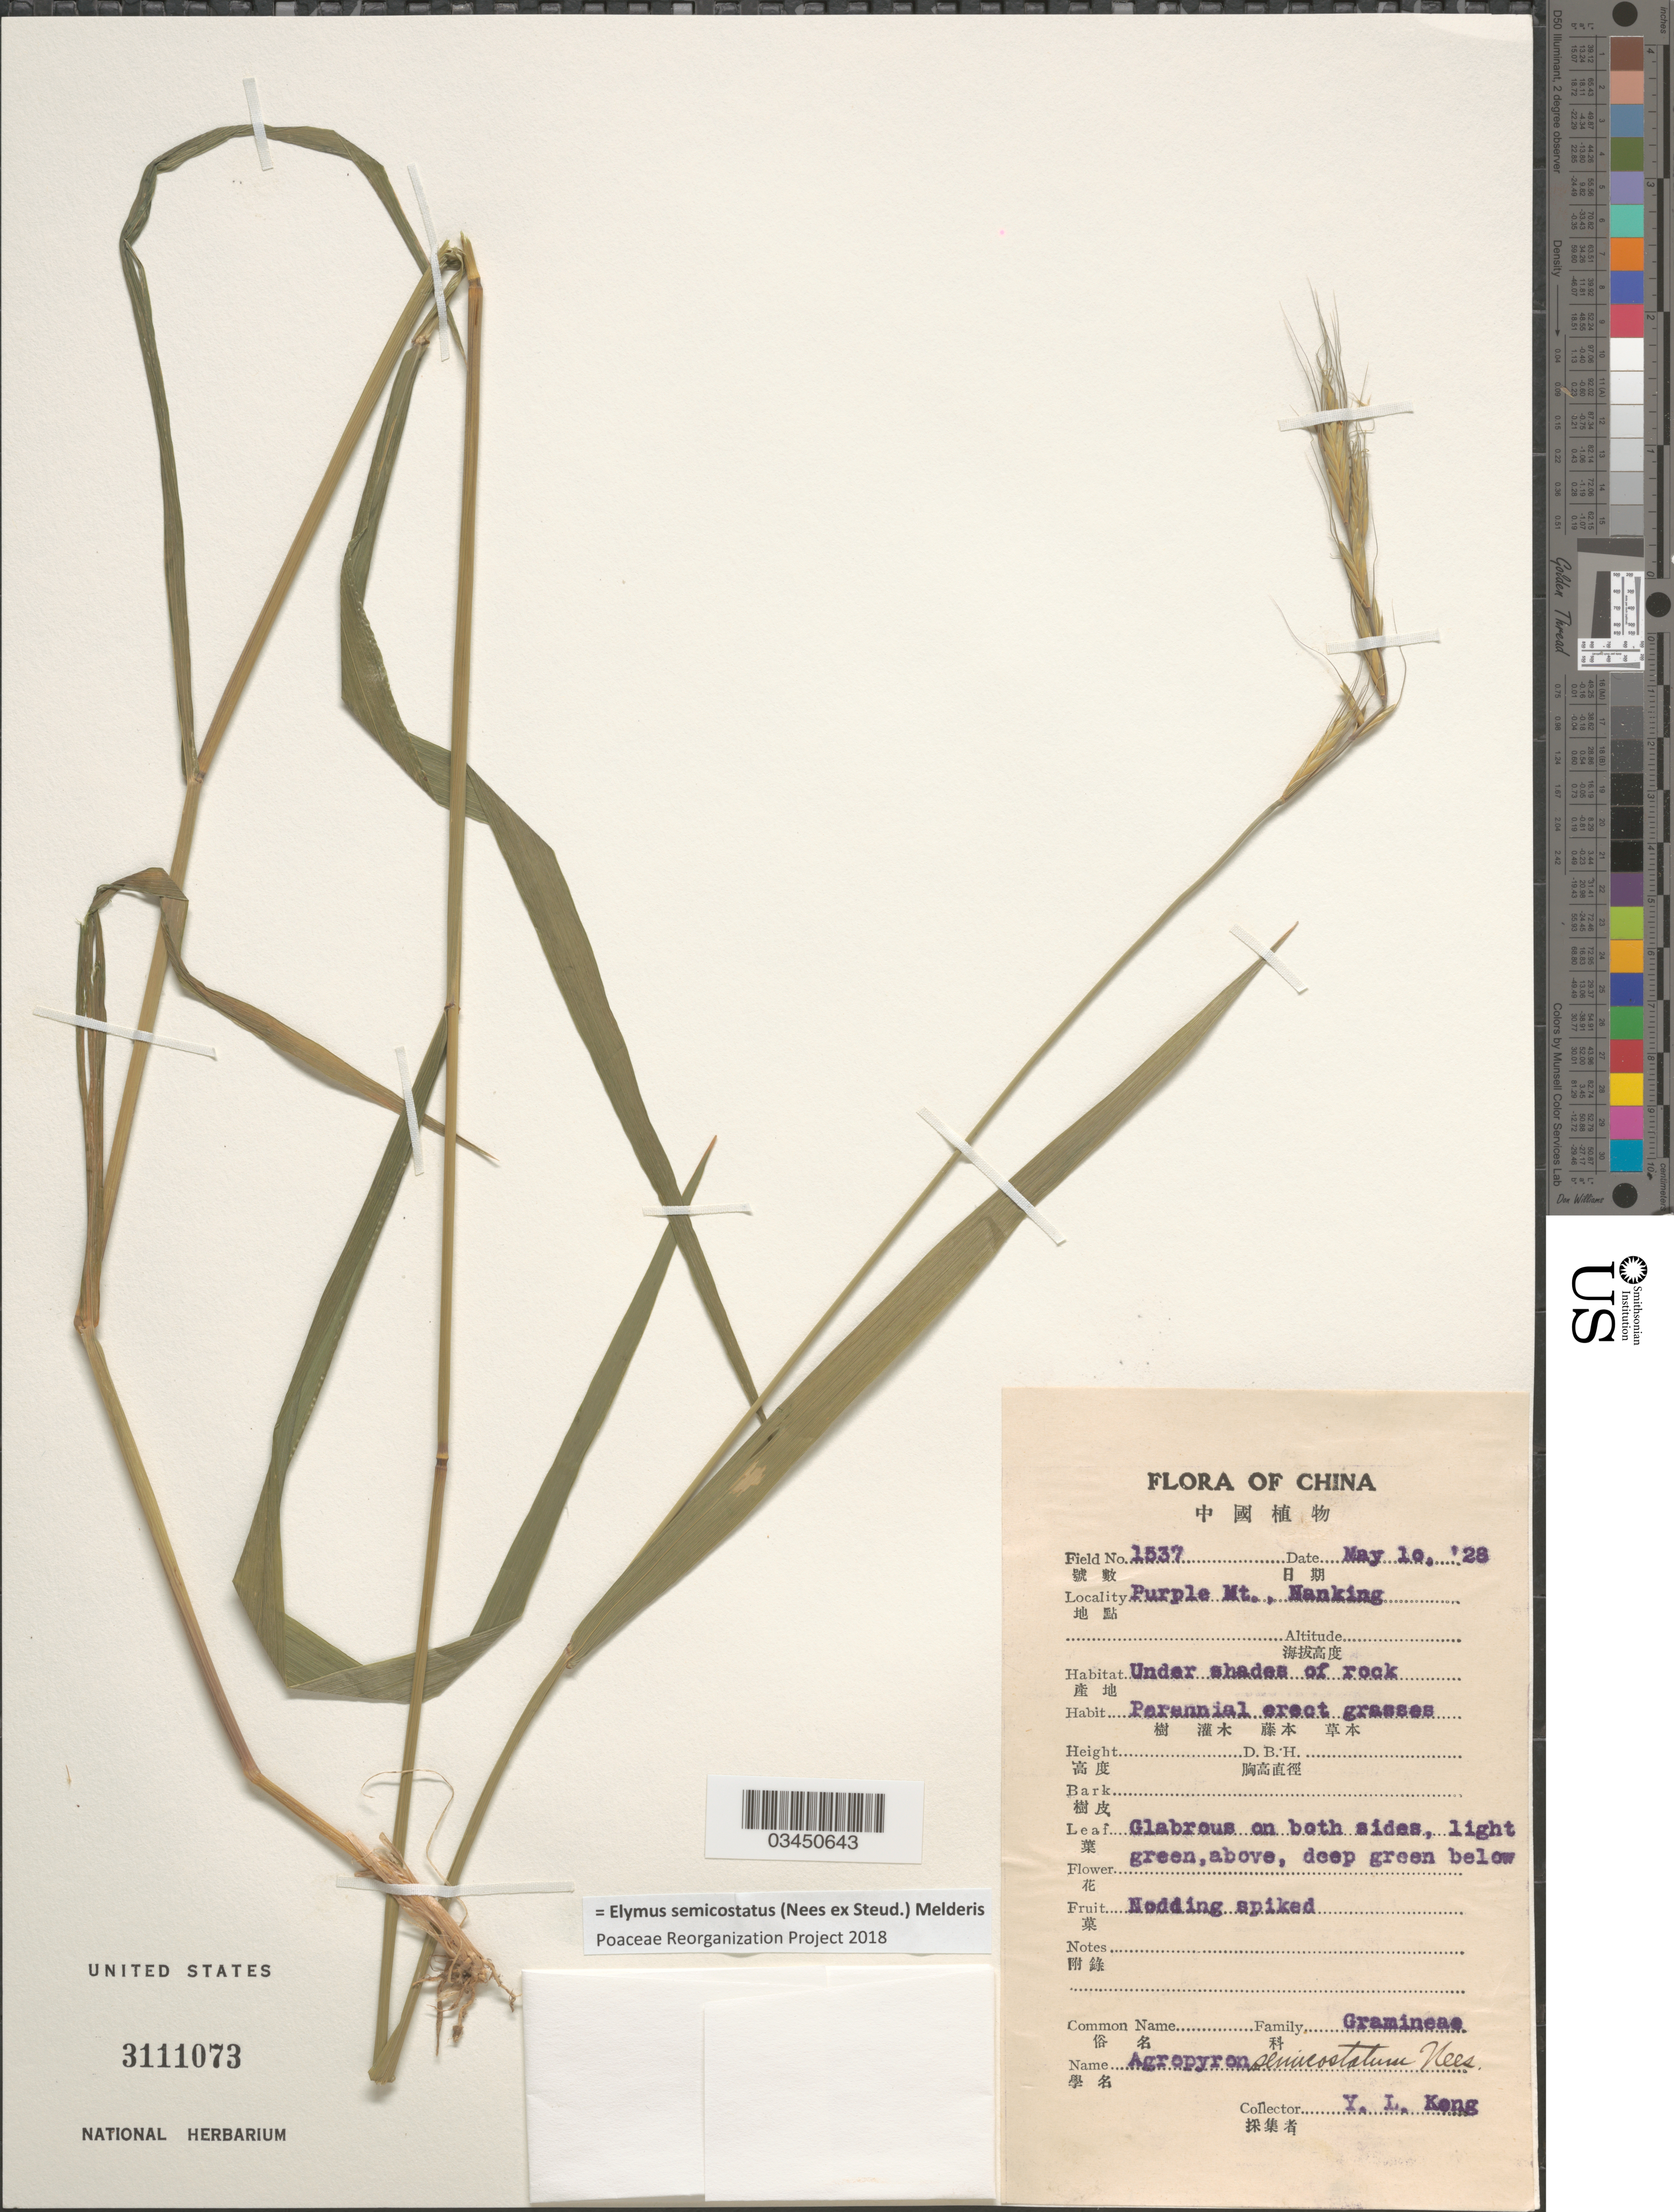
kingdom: Plantae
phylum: Tracheophyta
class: Liliopsida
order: Poales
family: Poaceae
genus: Elymus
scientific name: Elymus semicostatus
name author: (Nees ex Steud.) Melderis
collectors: Y. L. Keng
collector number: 1537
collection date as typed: Transcribed d/m/y: 10/5/28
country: China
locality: Purple Mt., Nanking.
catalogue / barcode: US 3111073